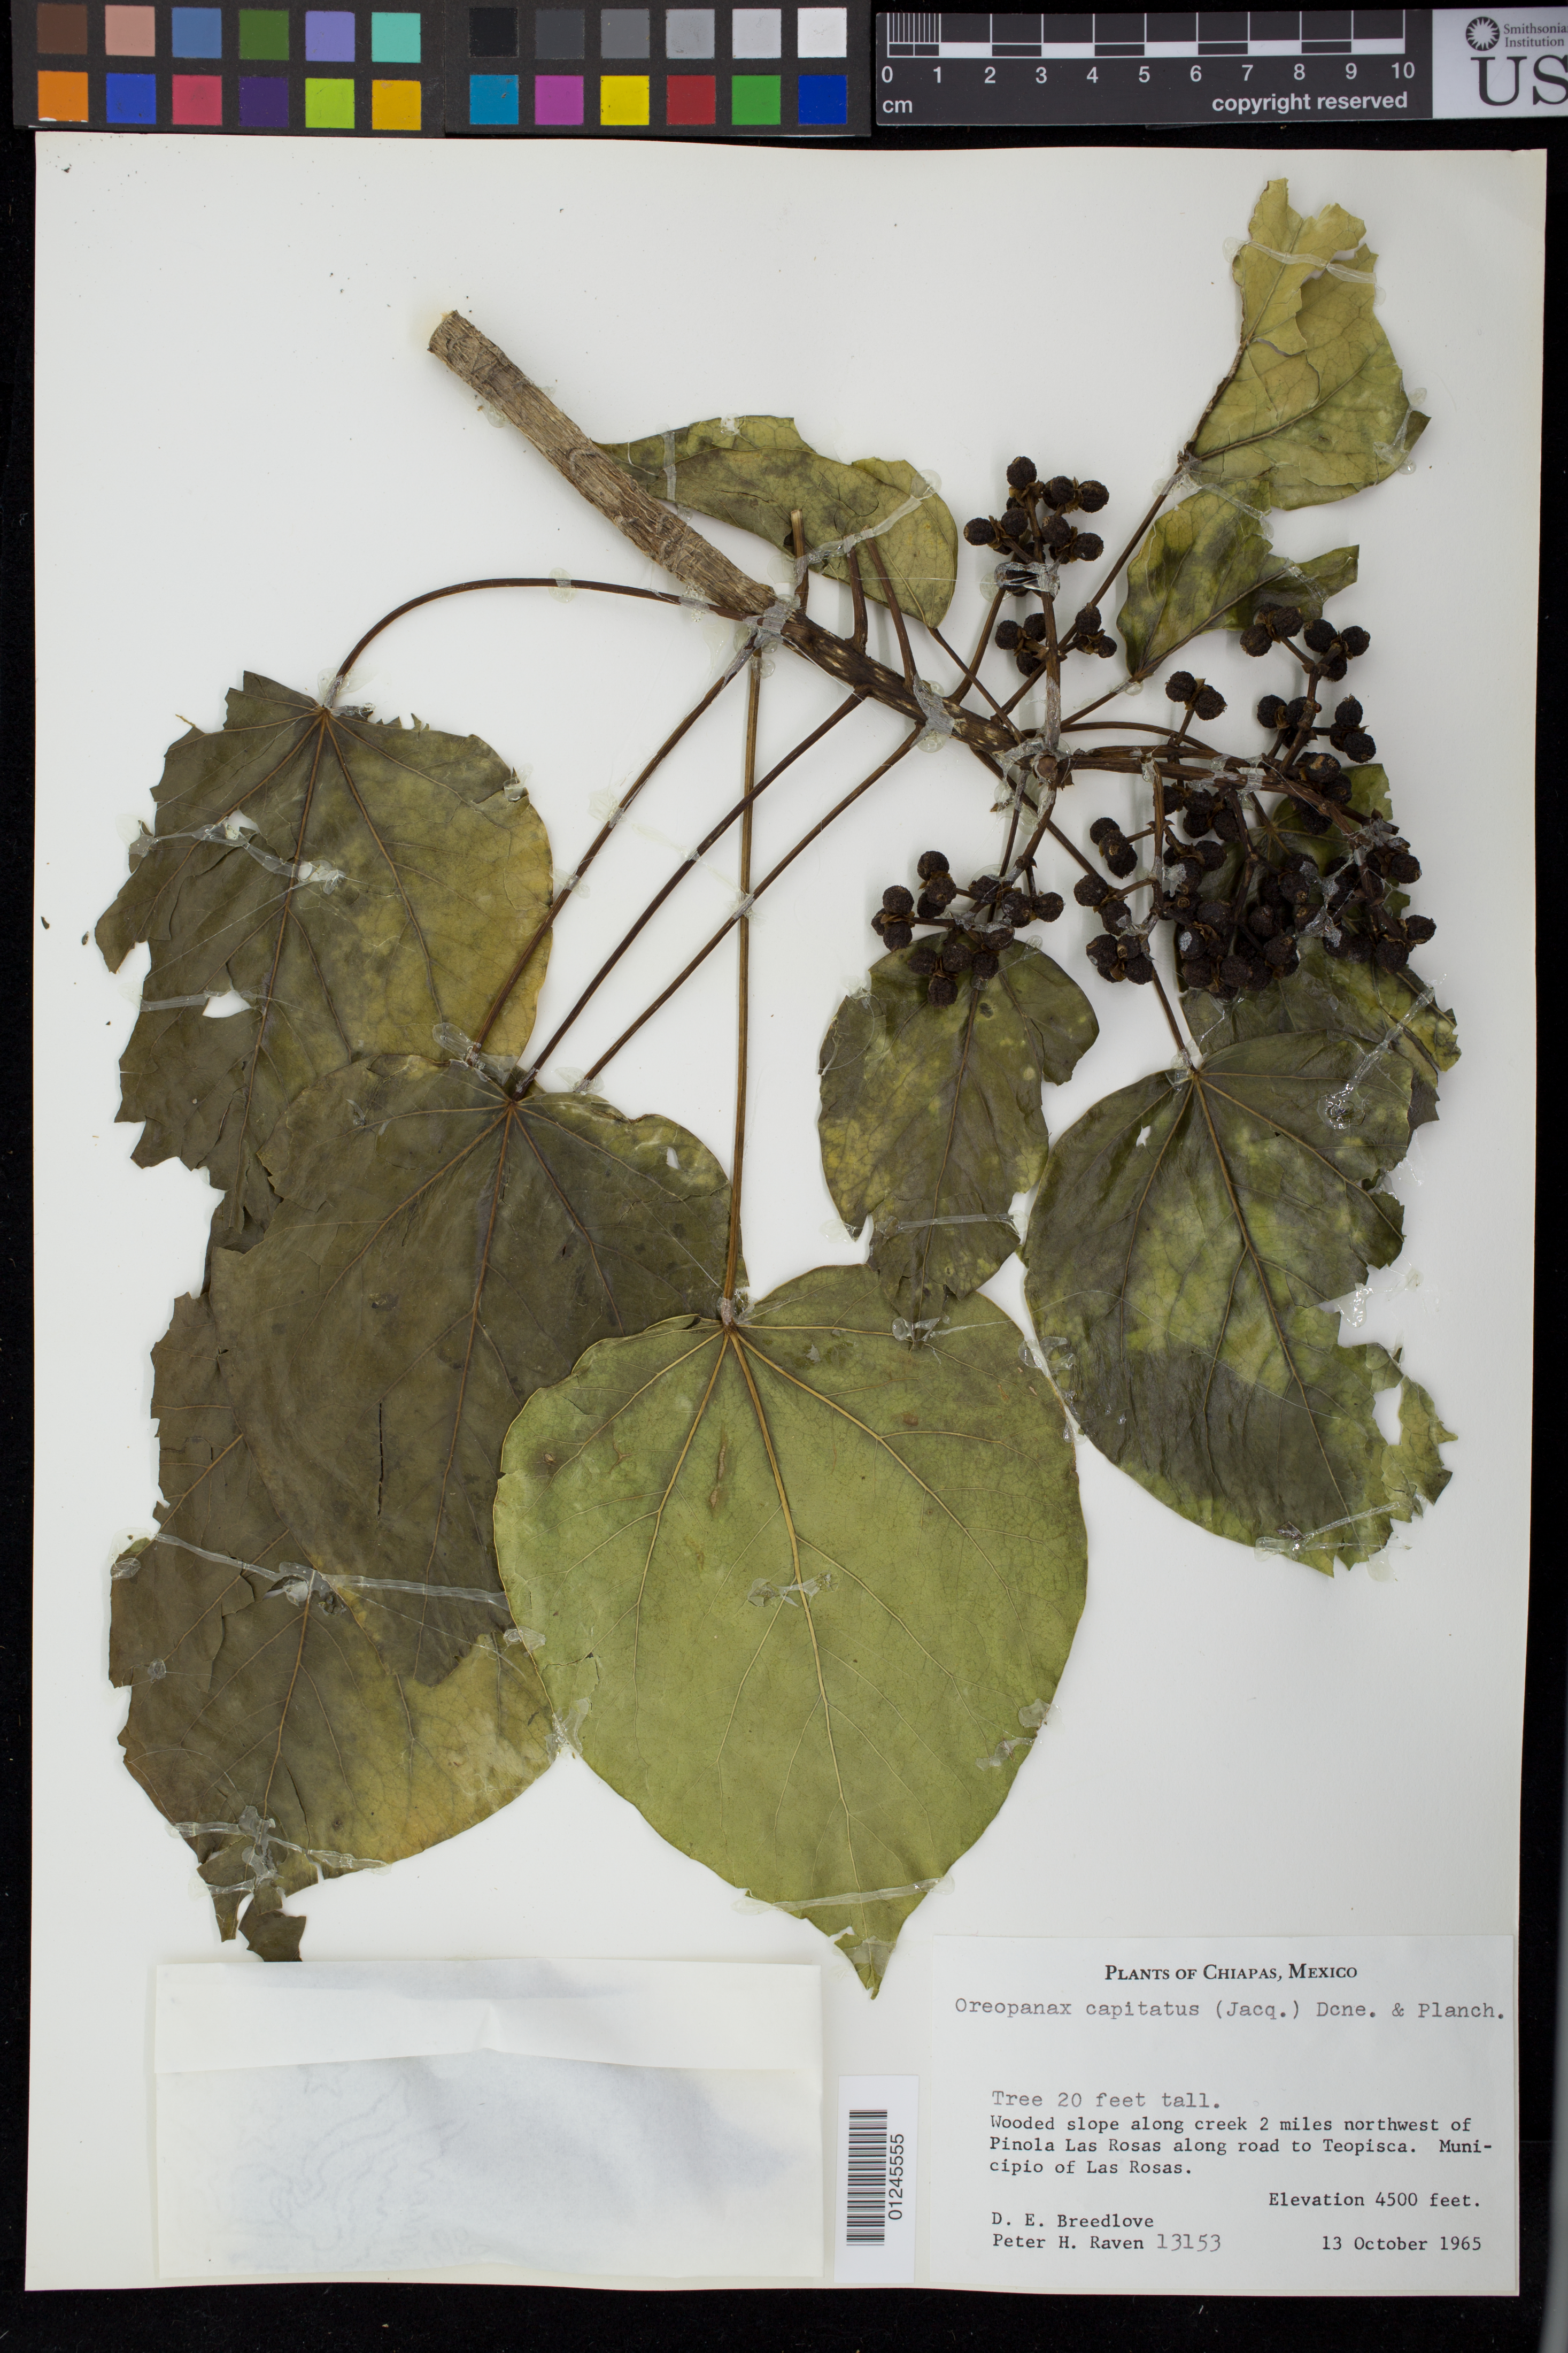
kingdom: Plantae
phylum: Tracheophyta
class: Magnoliopsida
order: Apiales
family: Araliaceae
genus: Oreopanax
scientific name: Oreopanax capitatus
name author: (Jacq.) Decne. & Planch.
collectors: D. E. Breedlove & P. Raven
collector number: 13153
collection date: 1965-10-13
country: Mexico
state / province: Chiapas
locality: Wooded slope along creek 2 miles northwest of Pinola Las Rosas along road to Teopisca. Minicipio of Las Rosas. Chiapas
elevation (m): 1372